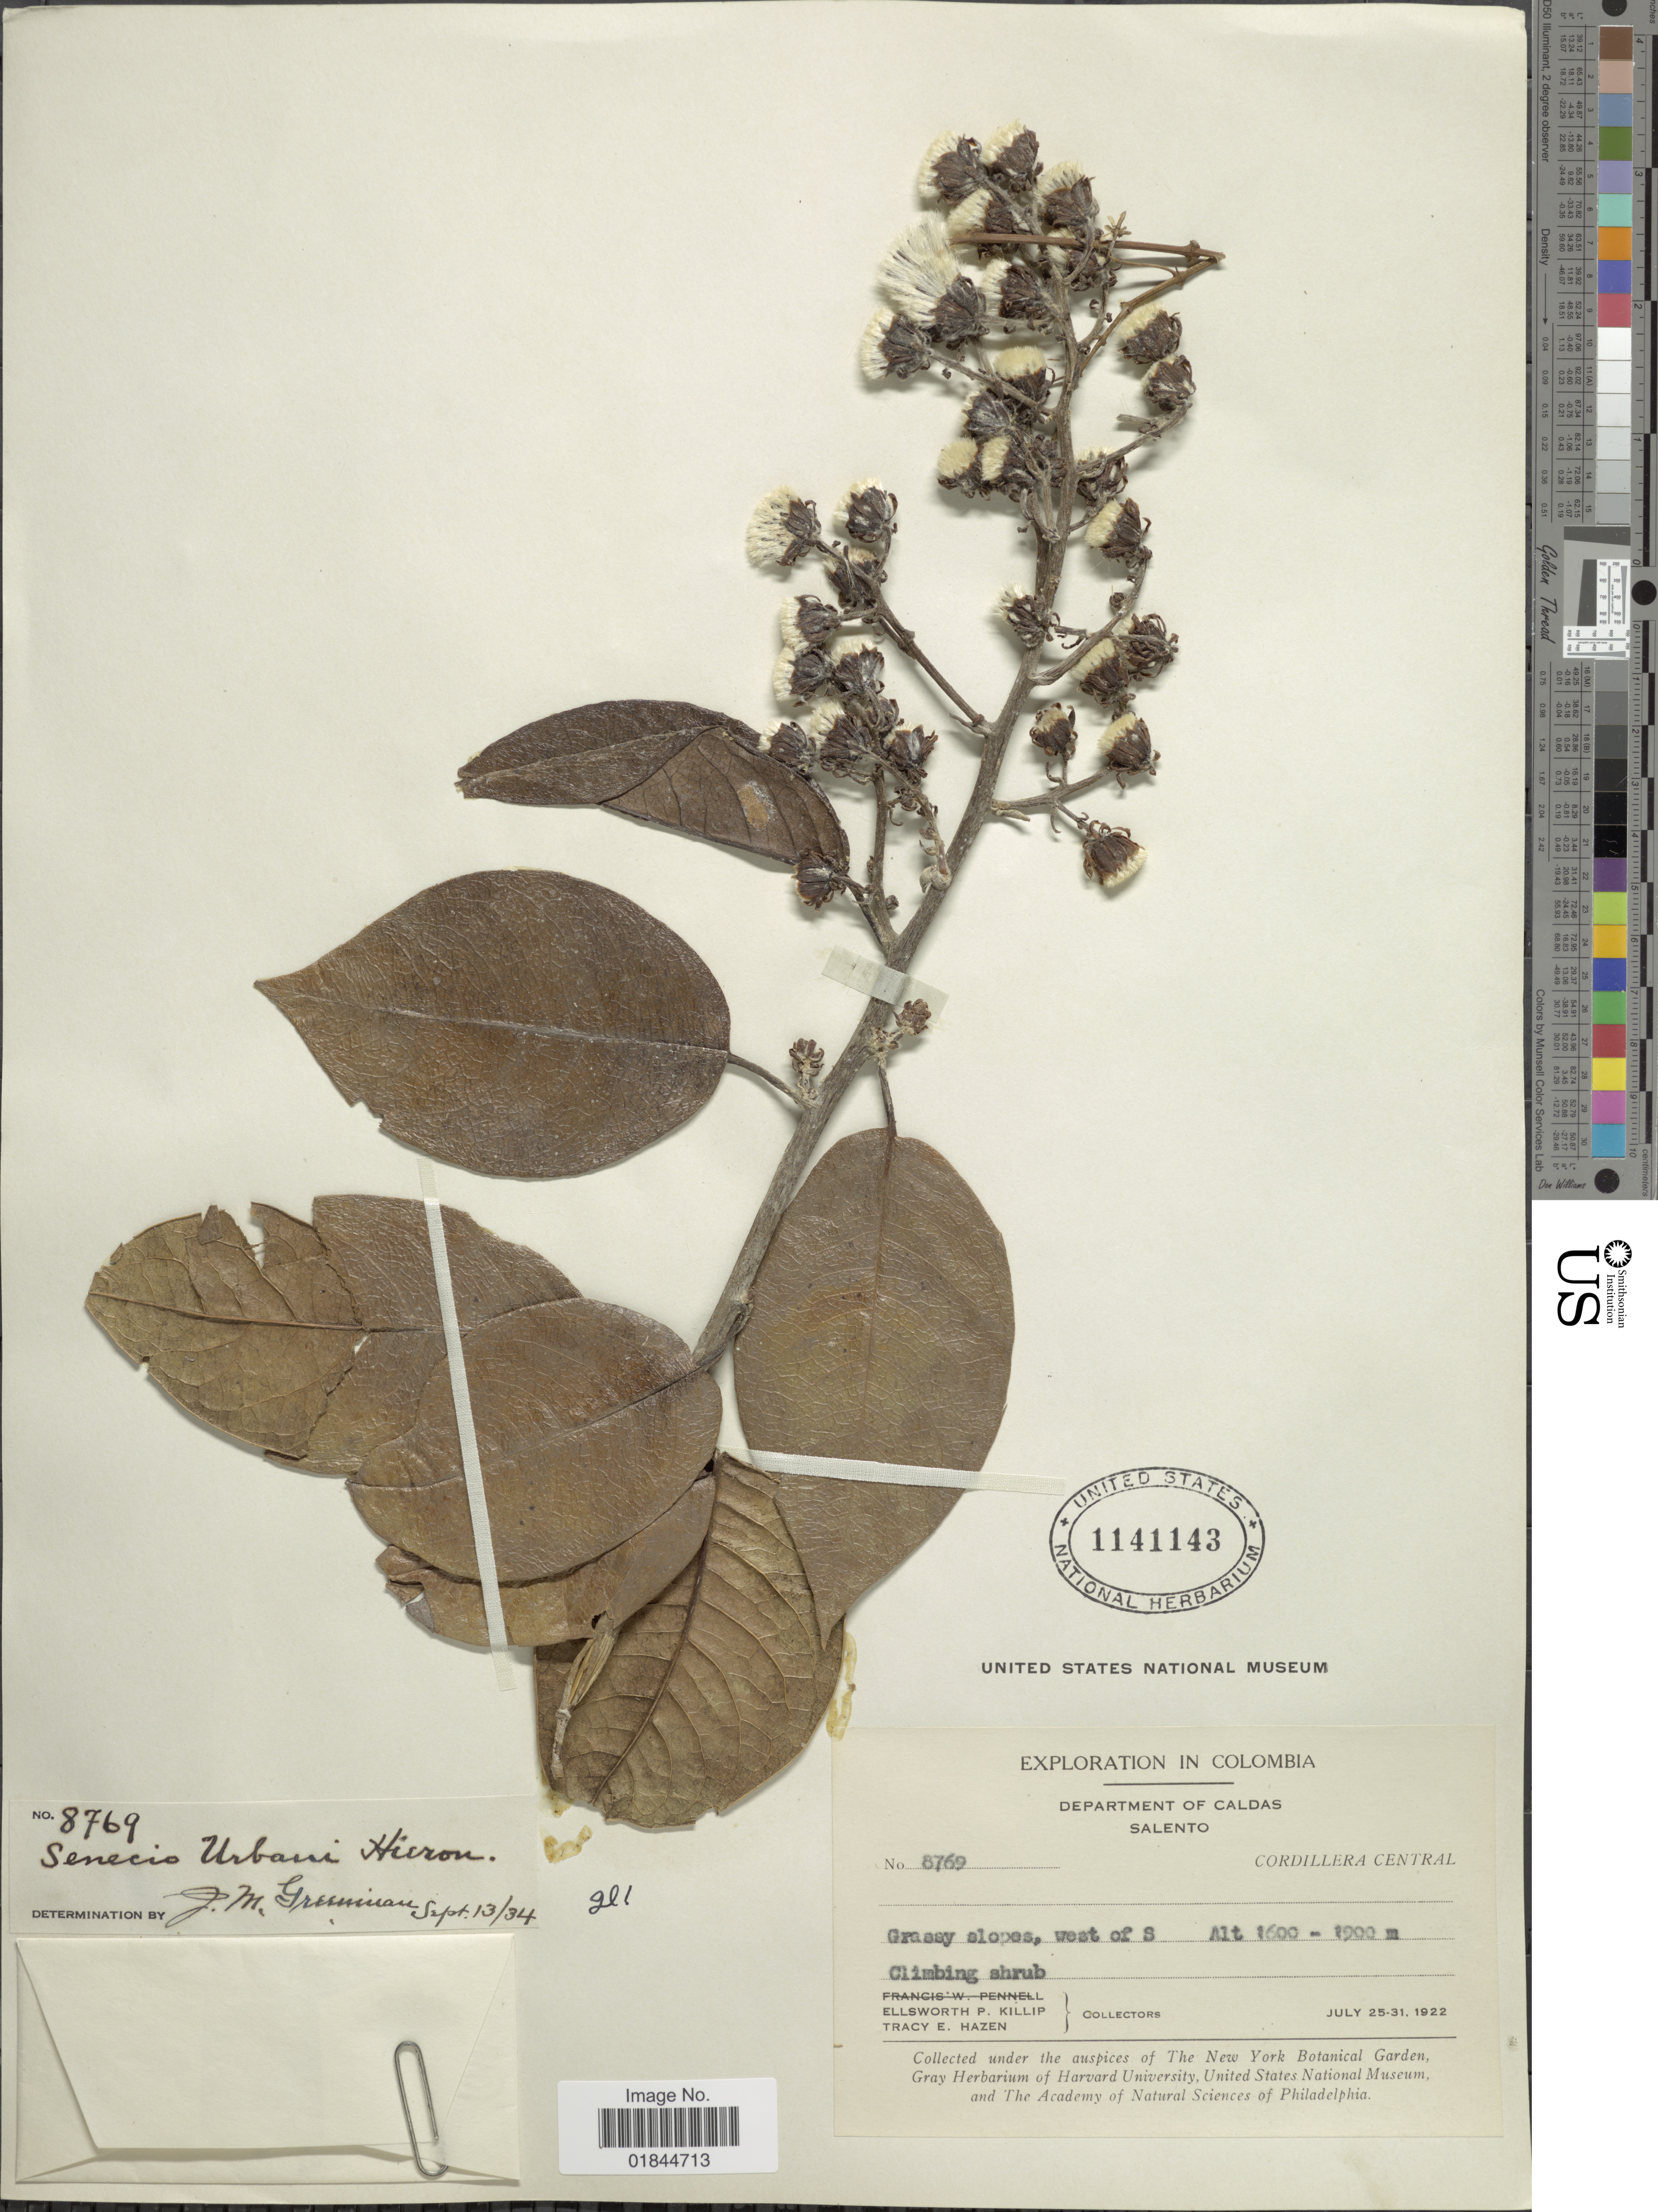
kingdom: Plantae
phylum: Tracheophyta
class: Magnoliopsida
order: Asterales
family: Asteraceae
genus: Pentacalia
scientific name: Pentacalia urbanii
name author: (Hieron.) Cuatrec.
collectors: E. P. Killip & T. E. Hazen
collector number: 8769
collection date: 1922-07-25/1922-07-31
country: Colombia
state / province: Caldas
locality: Salento, Cordillera Central, West of S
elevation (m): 1600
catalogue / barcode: US 1141143